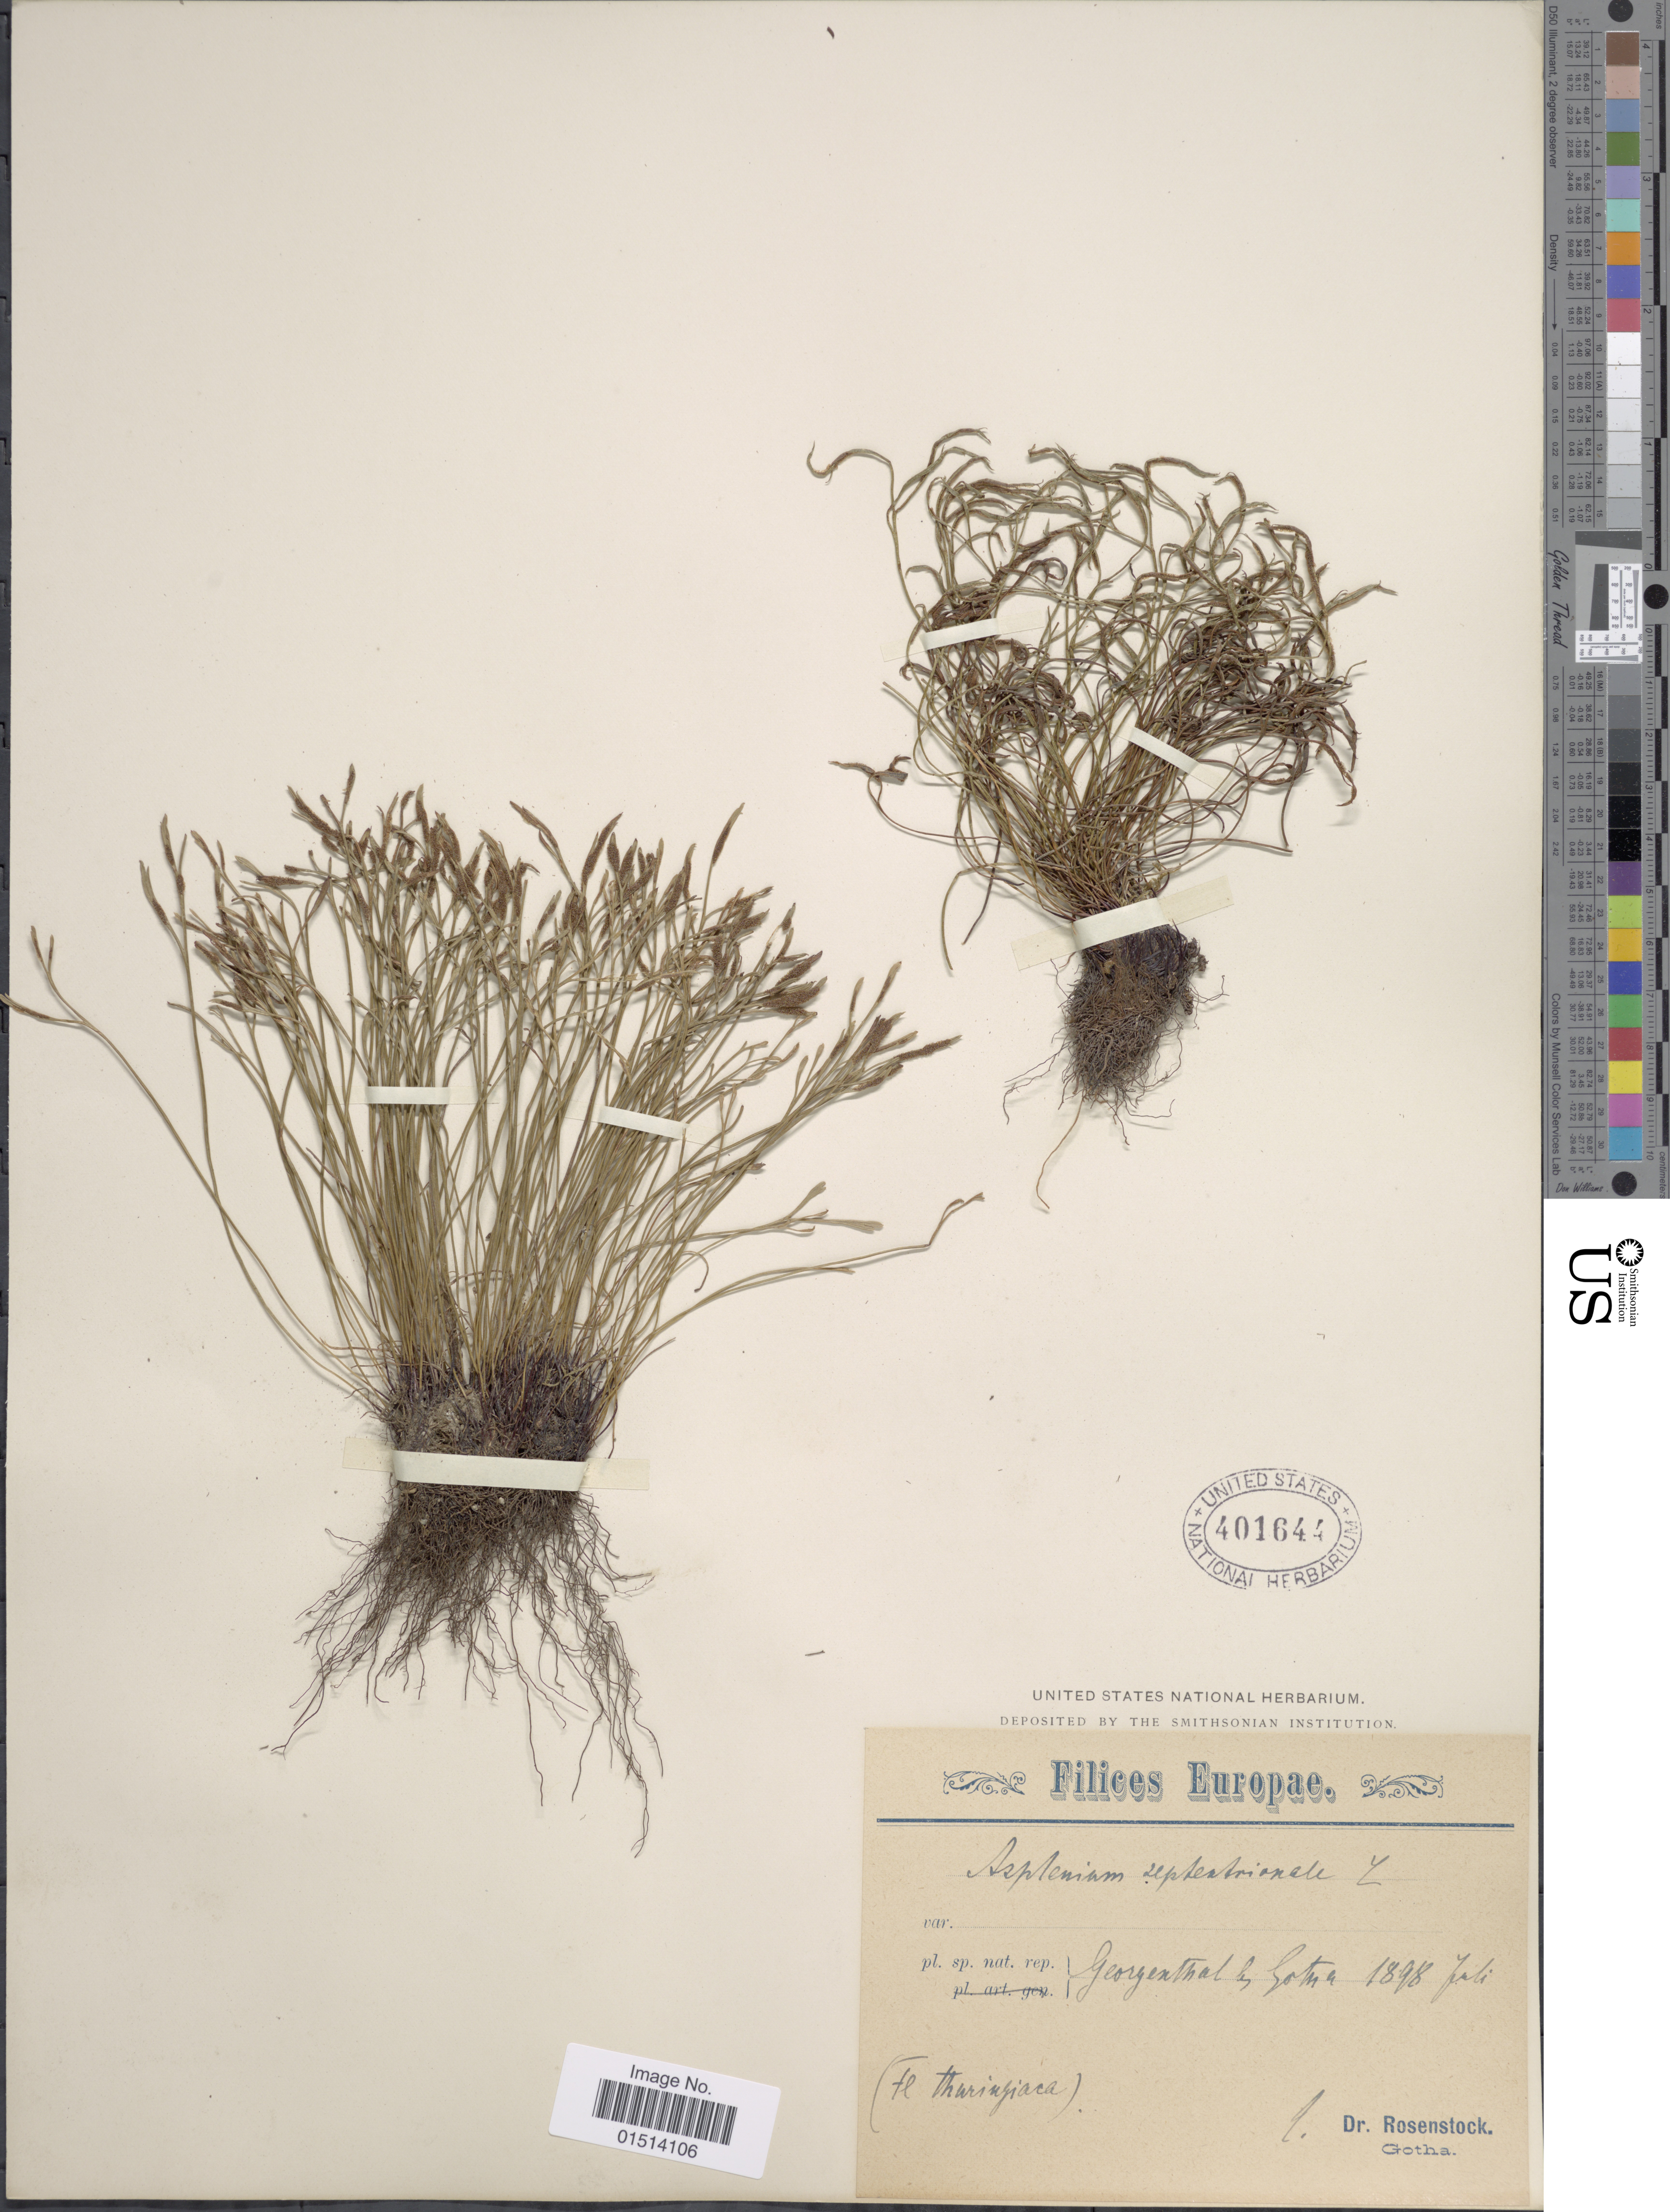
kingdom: Plantae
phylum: Tracheophyta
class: Polypodiopsida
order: Polypodiales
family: Aspleniaceae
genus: Asplenium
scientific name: Asplenium septentrionale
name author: (L.) Hoffm.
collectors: E. Rosenstock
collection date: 1898-07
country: Germany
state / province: Thuringia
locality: Europae, Georgenthal le sotma, (Fl.Thuringiaca)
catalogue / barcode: US 401644